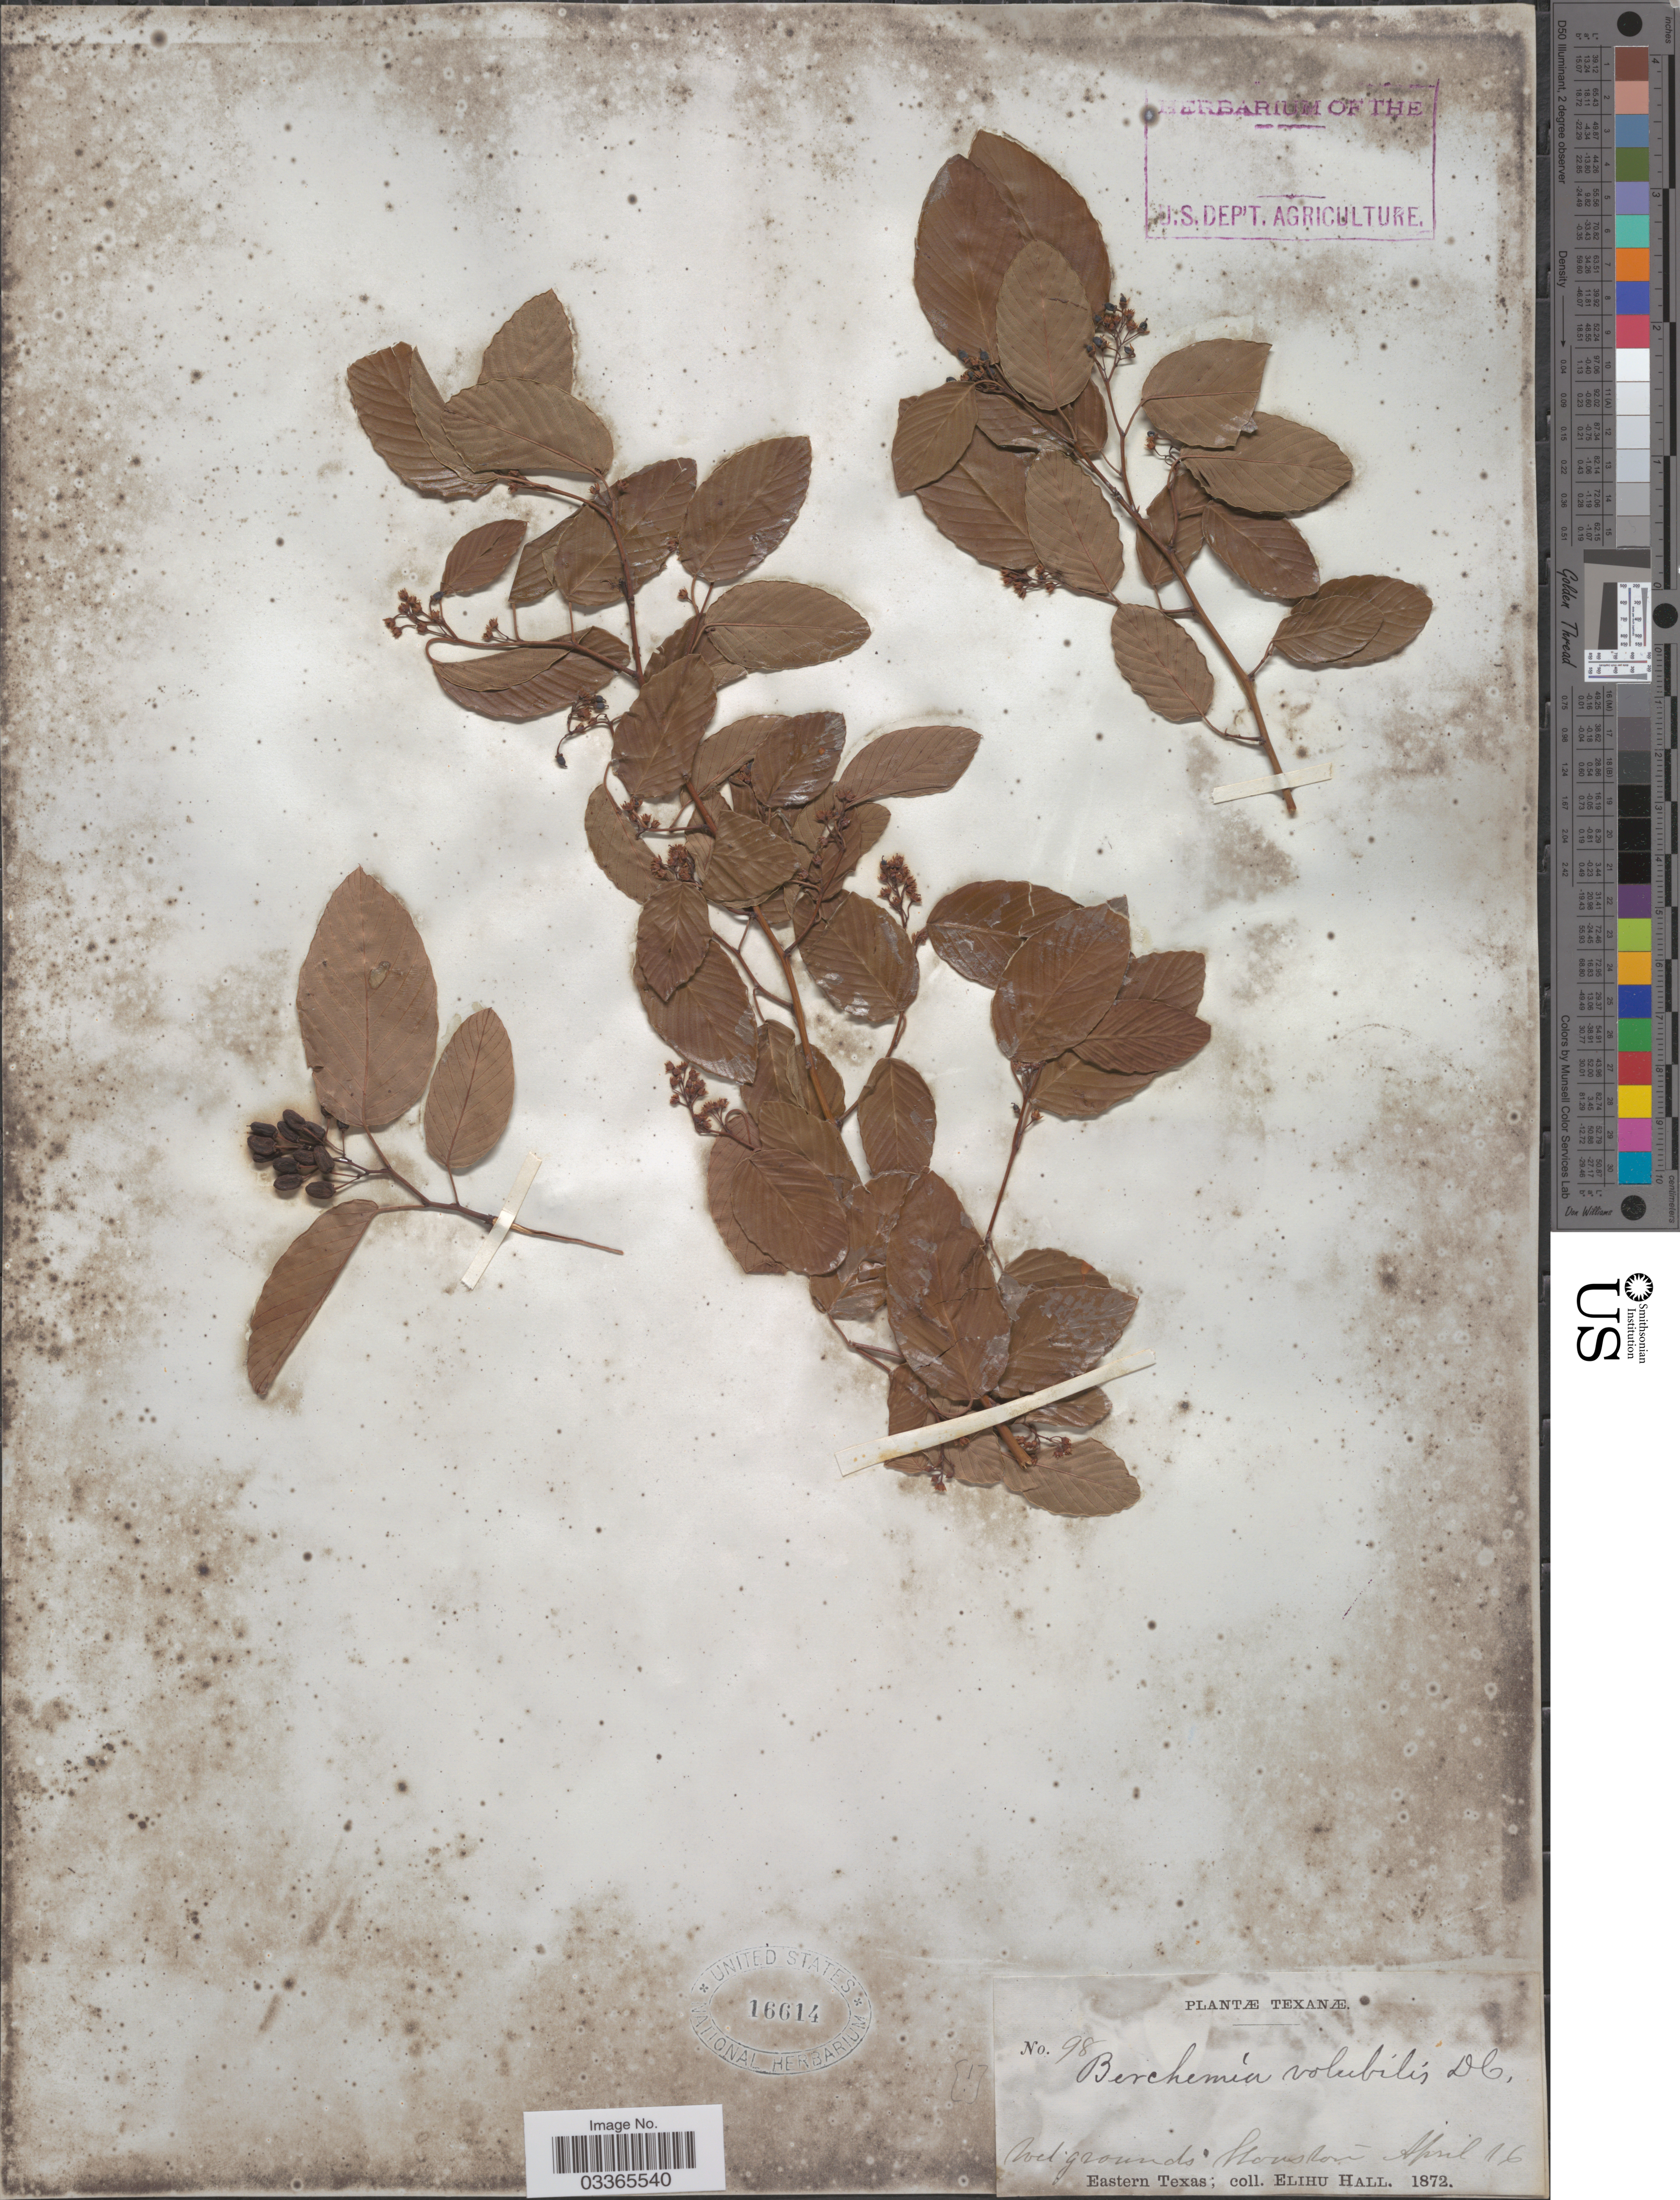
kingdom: Plantae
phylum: Tracheophyta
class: Magnoliopsida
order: Rosales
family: Rhamnaceae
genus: Berchemia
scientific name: Berchemia scandens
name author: (Hill) K. Koch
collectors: E. Hall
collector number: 98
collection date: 1872-04-16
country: United States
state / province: Texas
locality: Houston, Eastern Texas.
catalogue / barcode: US 16614